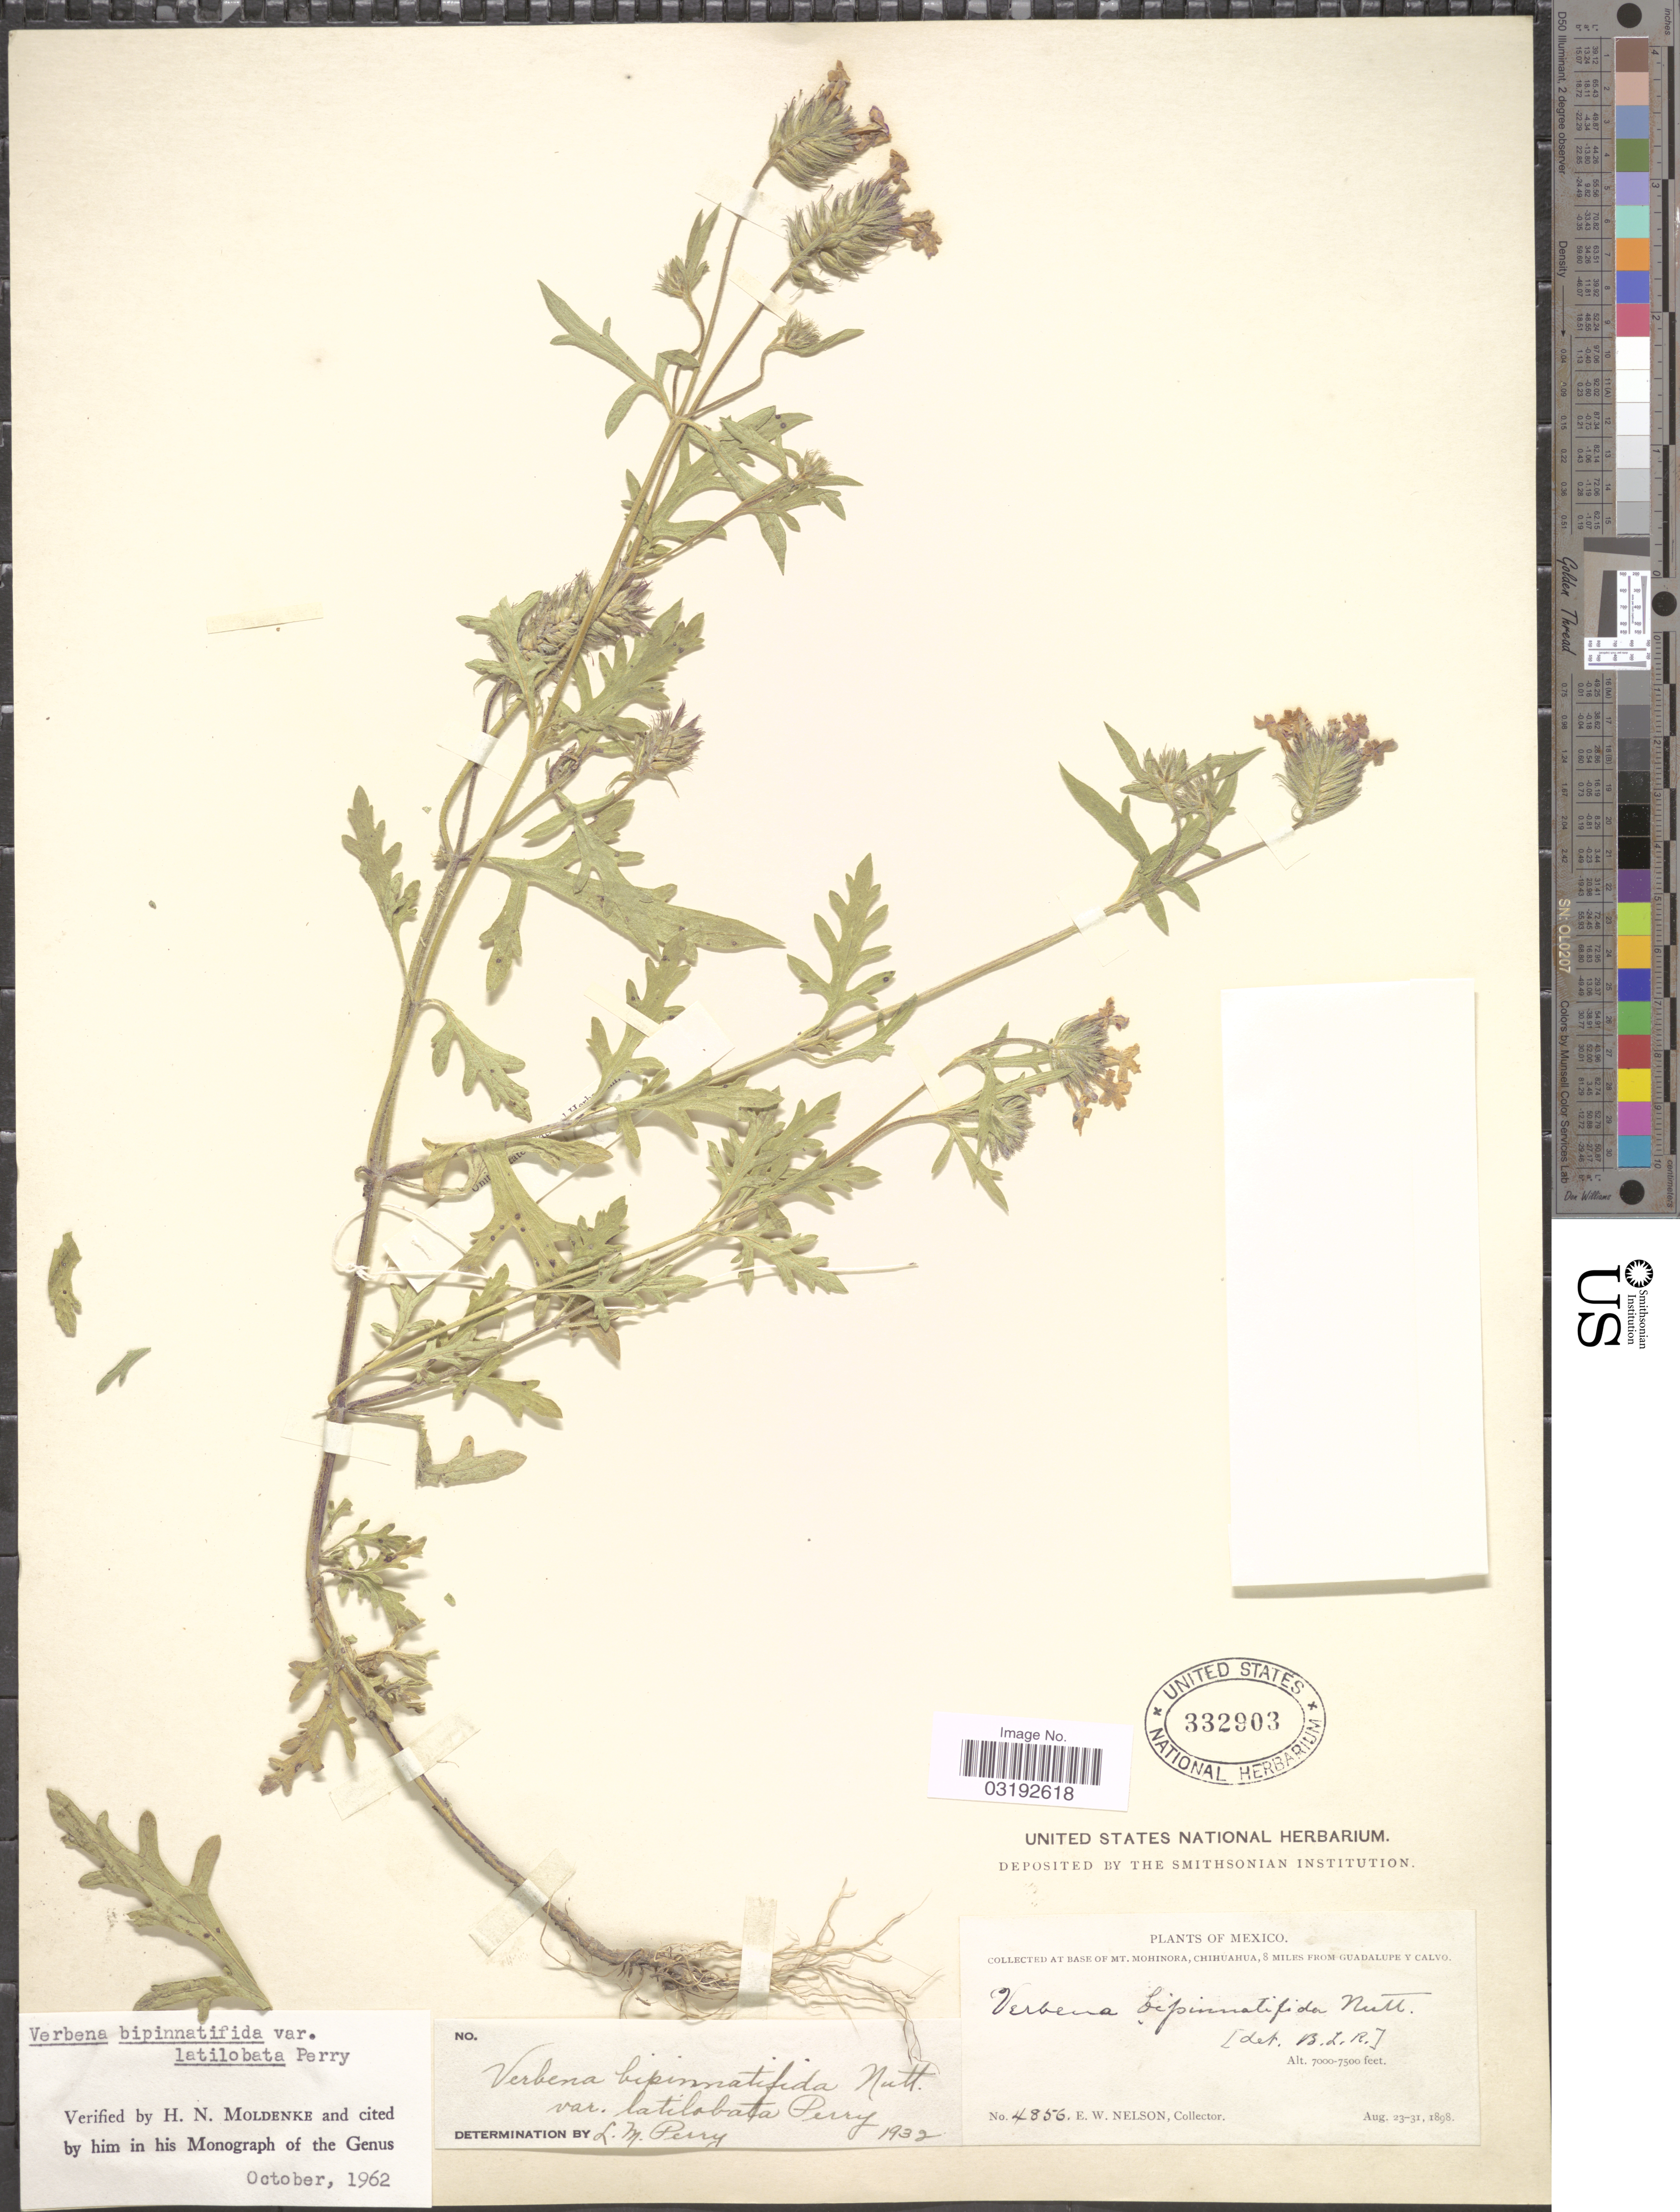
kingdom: Plantae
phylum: Tracheophyta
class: Magnoliopsida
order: Lamiales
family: Verbenaceae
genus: Verbena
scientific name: Verbena bipinnatifida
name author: (Schauer) Nutt.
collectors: E. W. Nelson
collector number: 4856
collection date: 1898-08-23/1898-08-31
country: Mexico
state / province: Chihuahua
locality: At base of Mt. Mohinora, 8 miles from Guadalupe y Calvo.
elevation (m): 2134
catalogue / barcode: US 332903